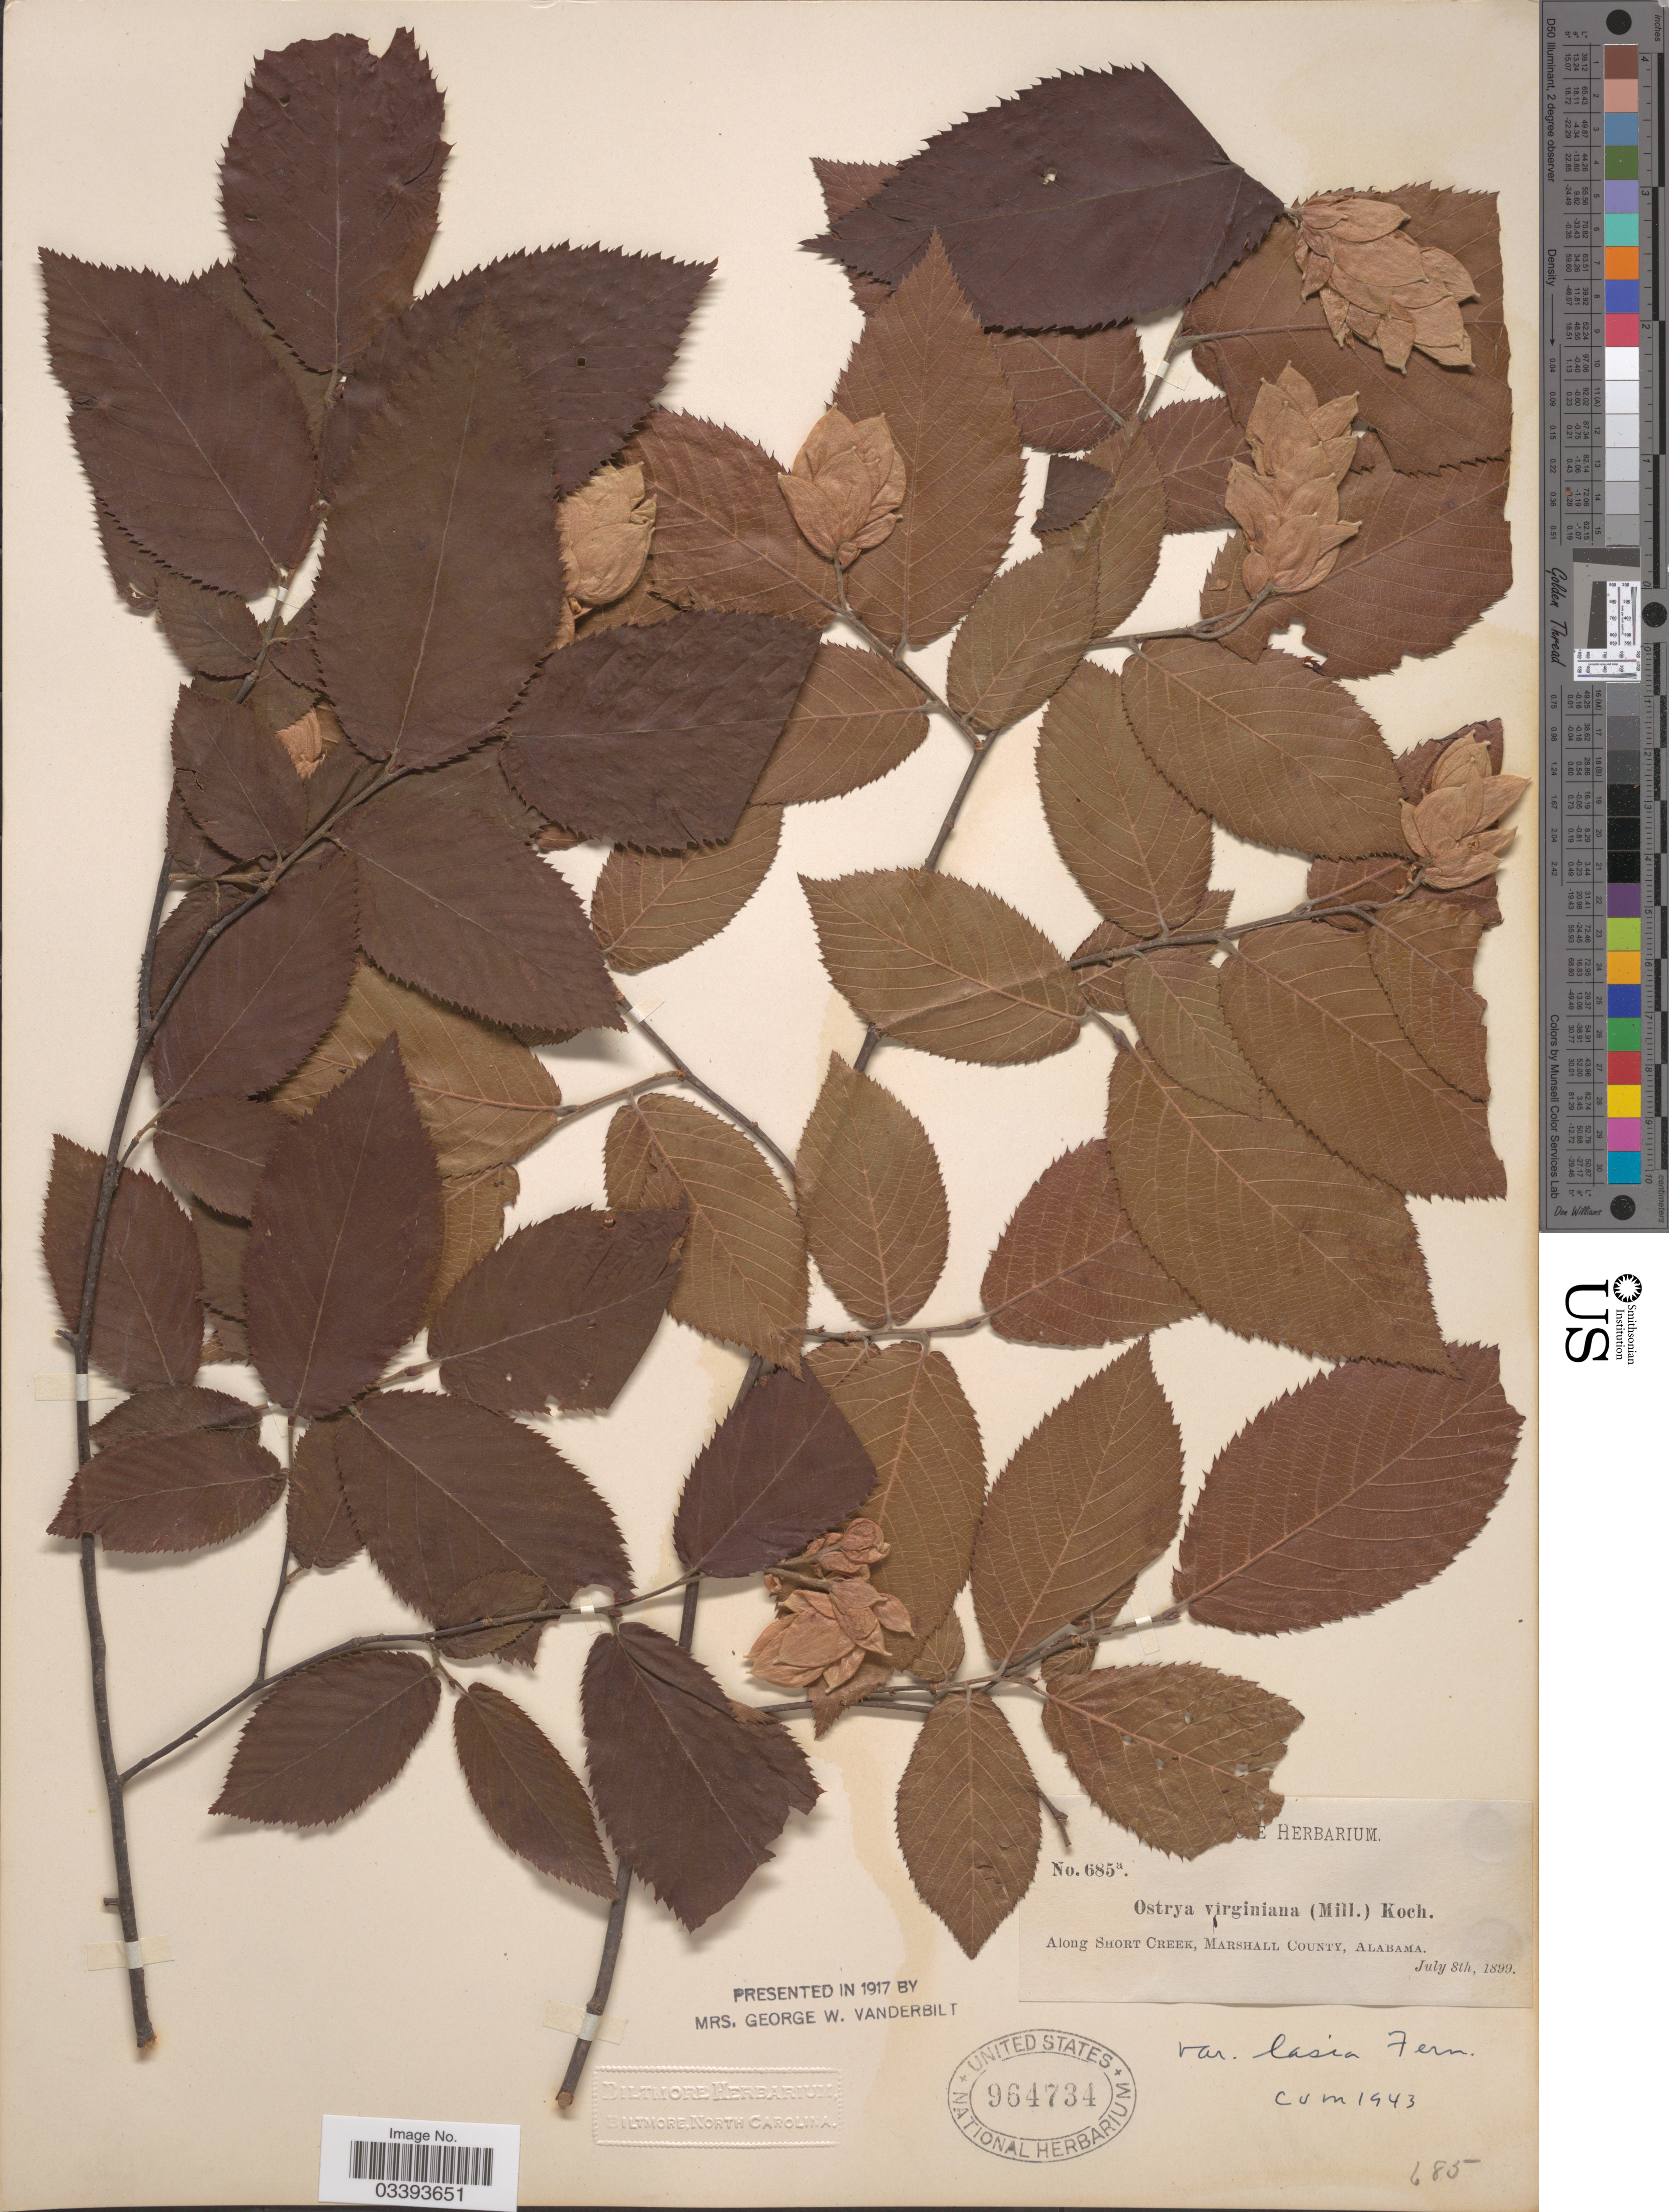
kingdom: Plantae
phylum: Tracheophyta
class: Magnoliopsida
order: Fagales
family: Betulaceae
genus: Ostrya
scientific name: Ostrya virginiana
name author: (Mill.) K. Koch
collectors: ex herb. Biltmore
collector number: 685a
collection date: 1899-07-08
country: United States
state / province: Alabama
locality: Along Short Creek, Marshall County.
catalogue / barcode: US 964734